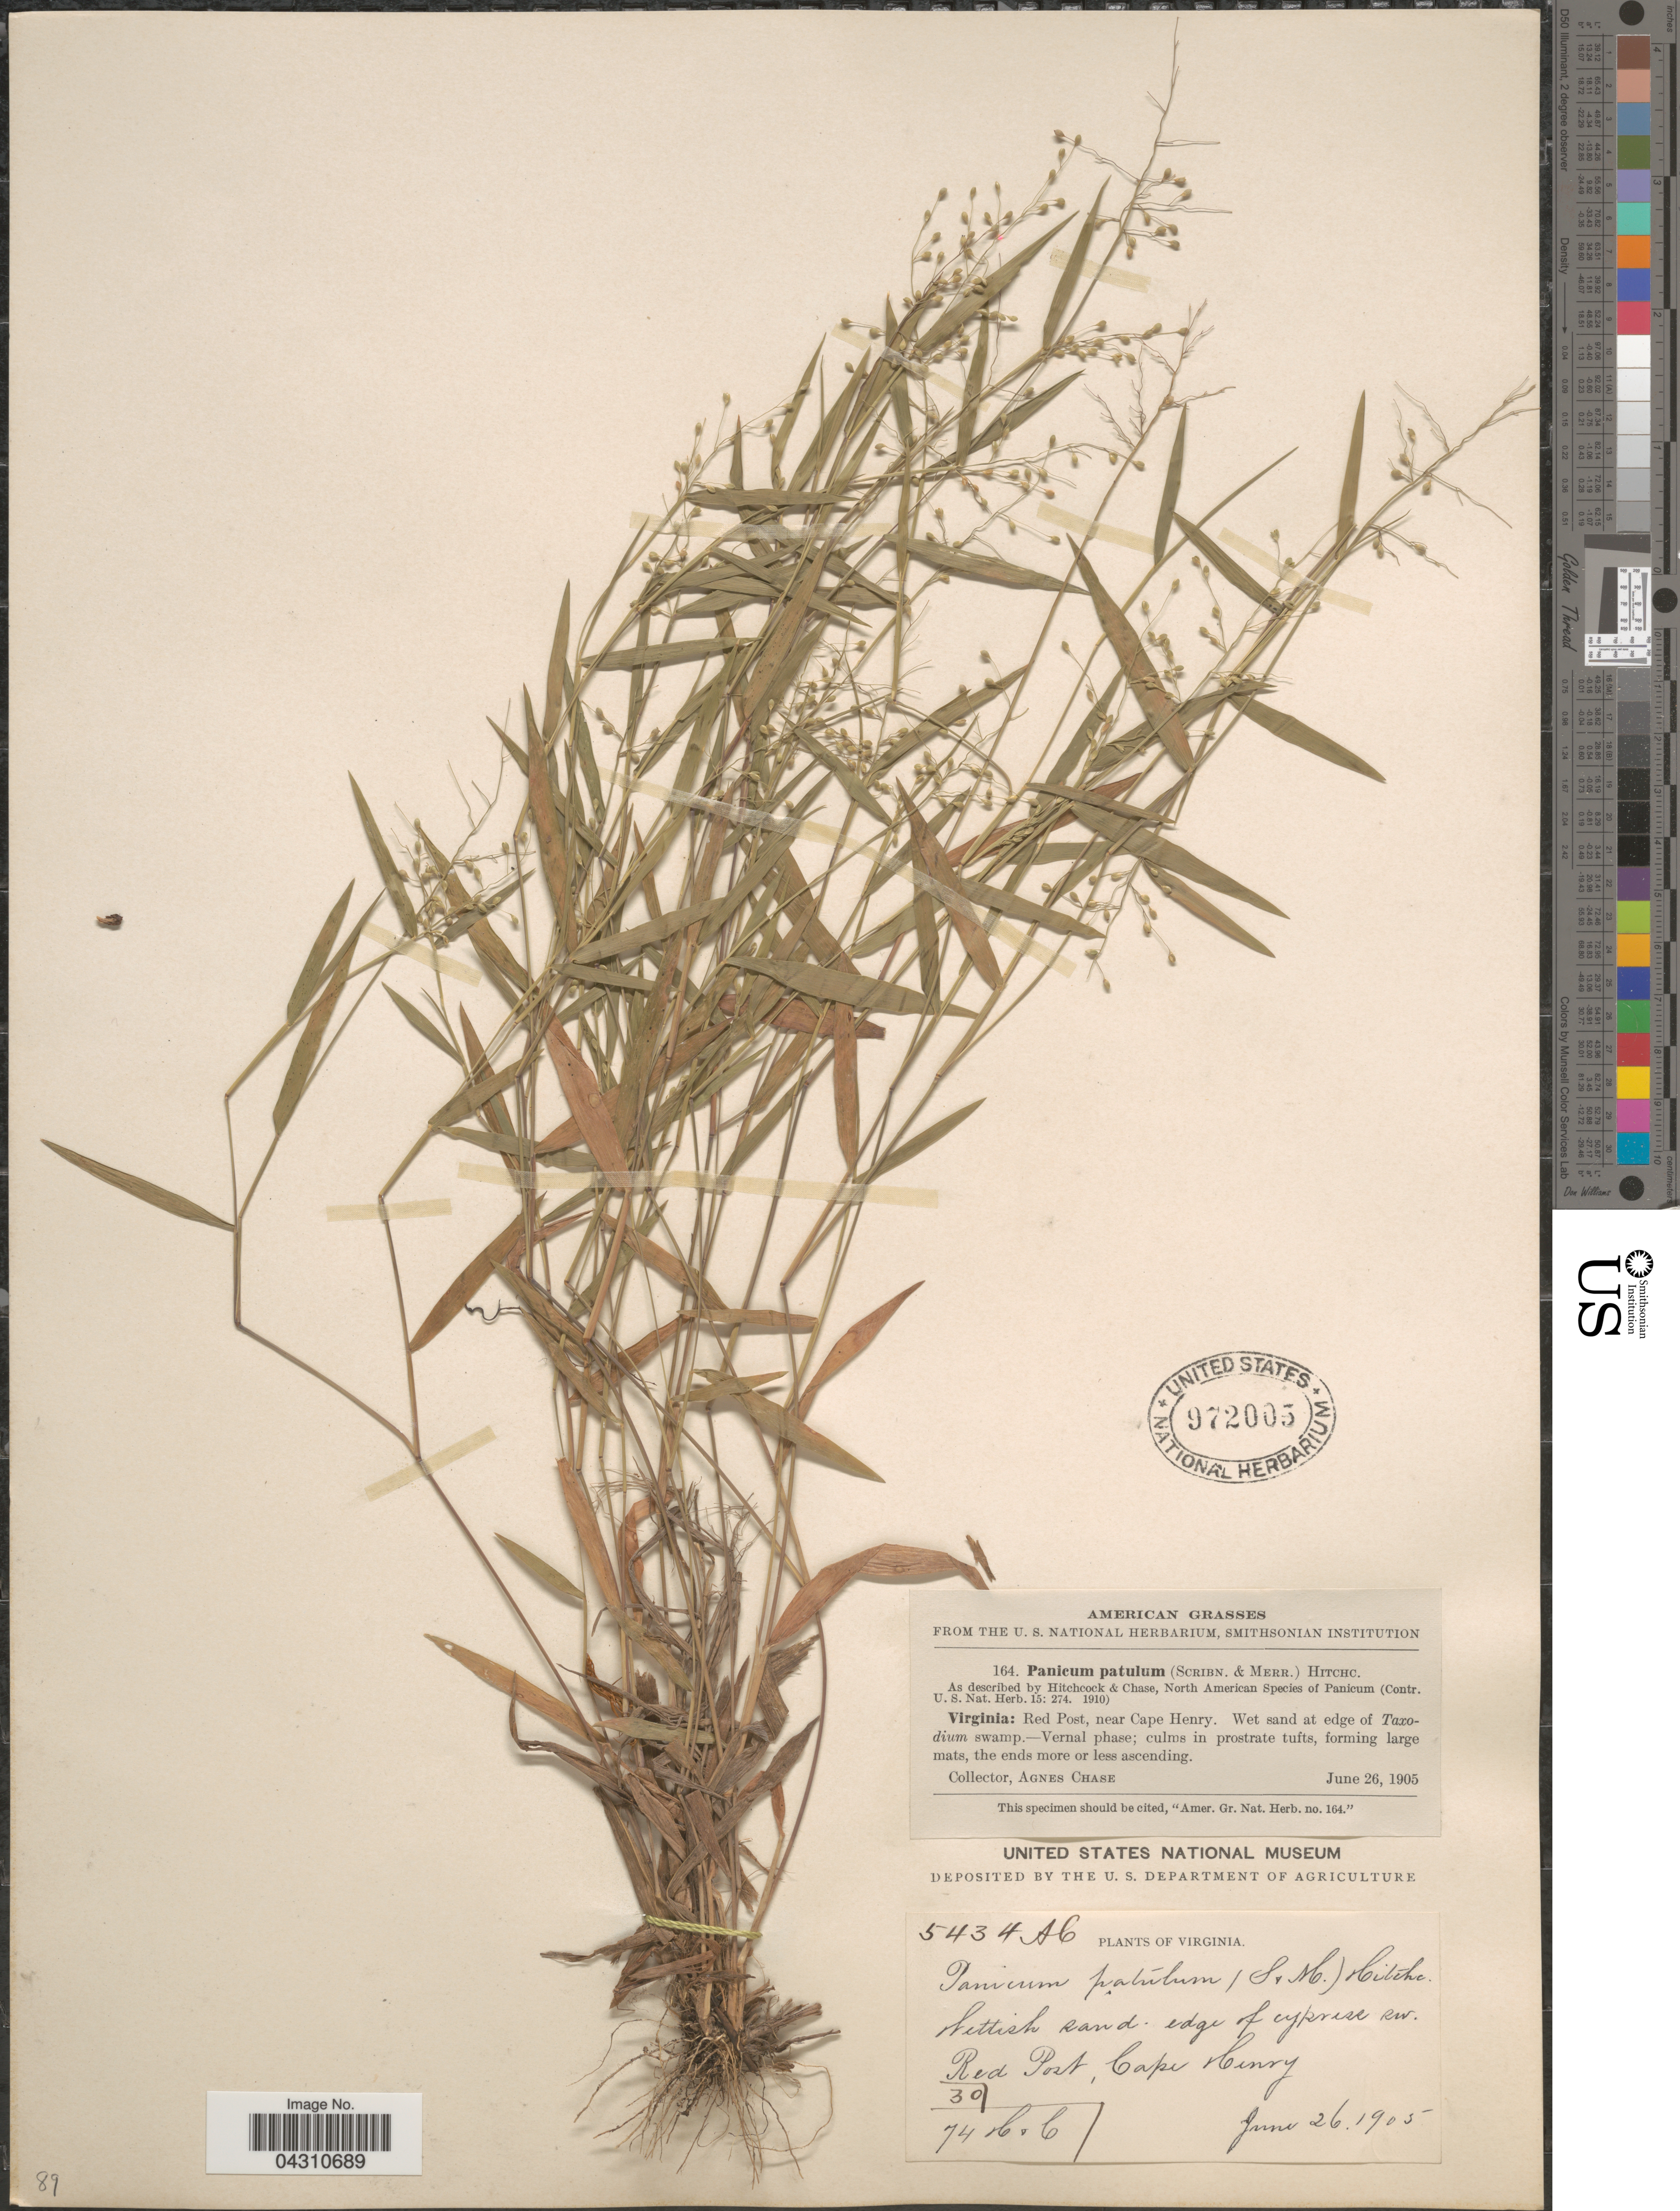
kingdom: Plantae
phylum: Tracheophyta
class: Liliopsida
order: Poales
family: Poaceae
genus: Dichanthelium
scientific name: Dichanthelium portoricense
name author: (Desv. ex Ham.) B.F. Hansen & Wunderlin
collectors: A. Chase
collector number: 164/5434/30/74?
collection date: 1905-06-26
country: United States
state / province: Virginia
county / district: City of Virginia Beach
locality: Red Post, near Cape Henry. Wet sand at edge of Taxodium swamp. Wettish sand edge of cypress sw.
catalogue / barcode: US 972005